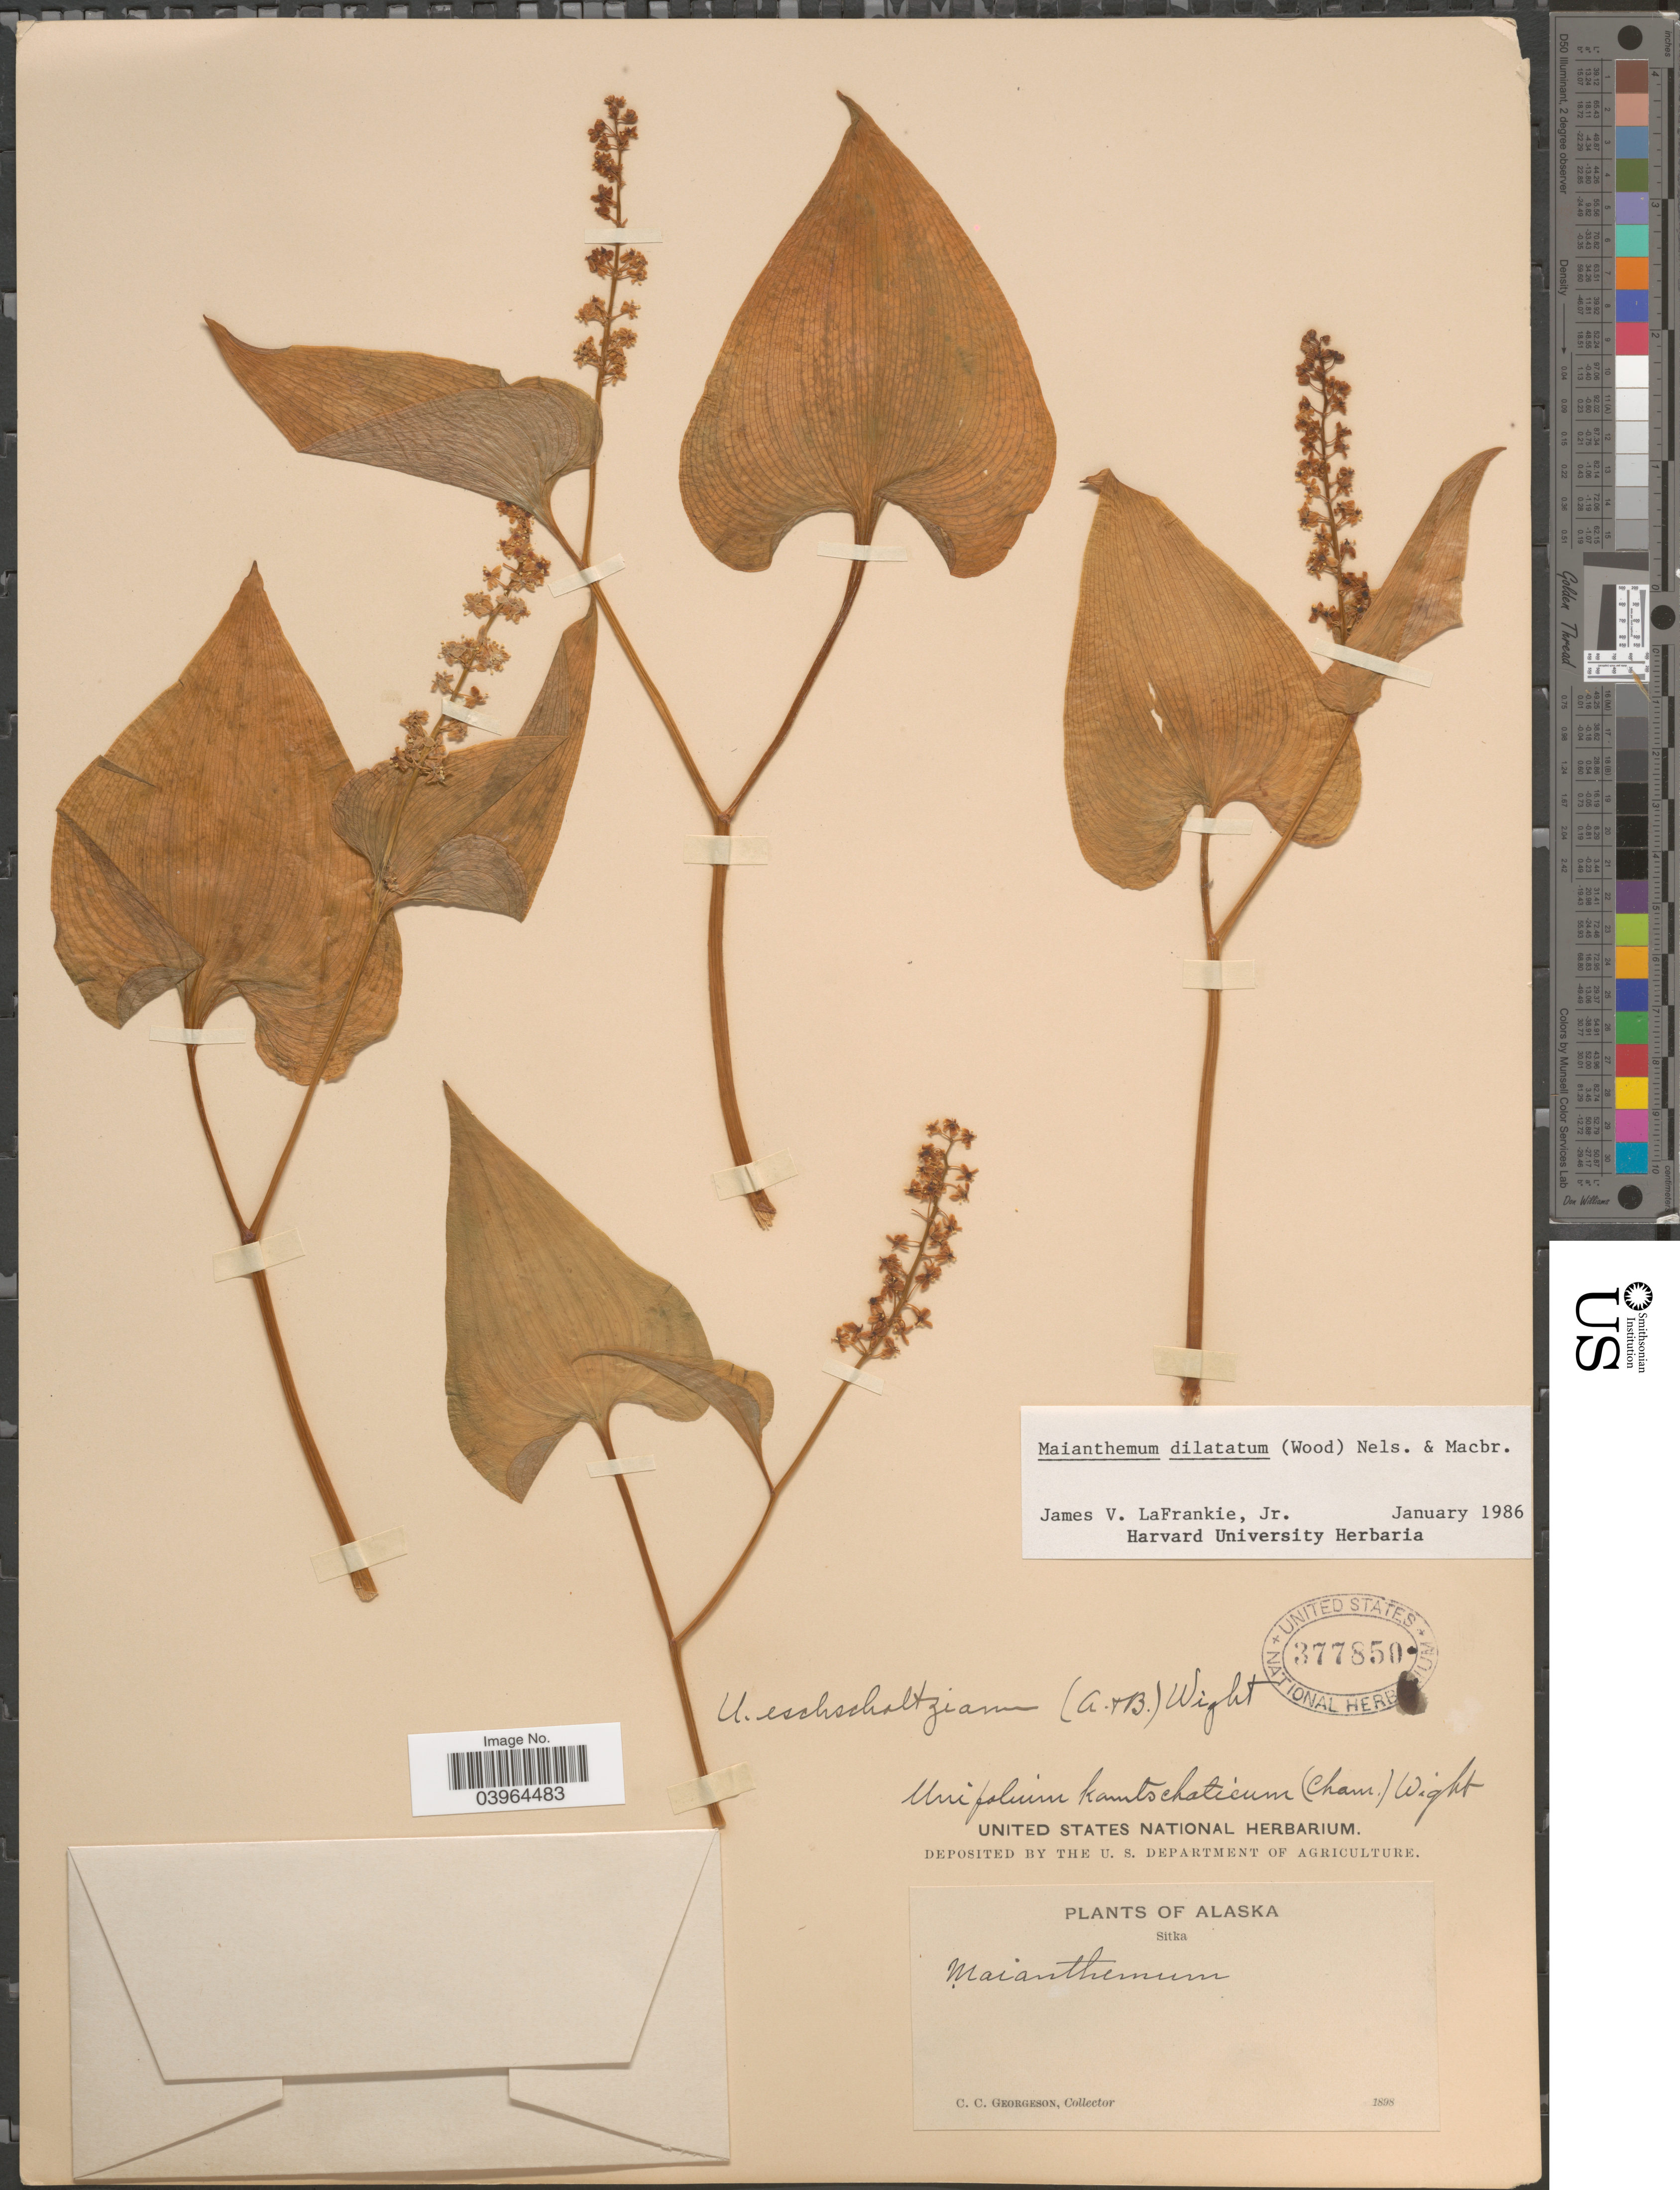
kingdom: Plantae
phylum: Tracheophyta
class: Liliopsida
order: Asparagales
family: Asparagaceae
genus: Maianthemum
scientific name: Maianthemum dilatatum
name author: (Alph. Wood) A. Nelson & J.F. Macbr.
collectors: C. Georgeson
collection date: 1898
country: United States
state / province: Alaska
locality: Sitka.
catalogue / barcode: US 377850